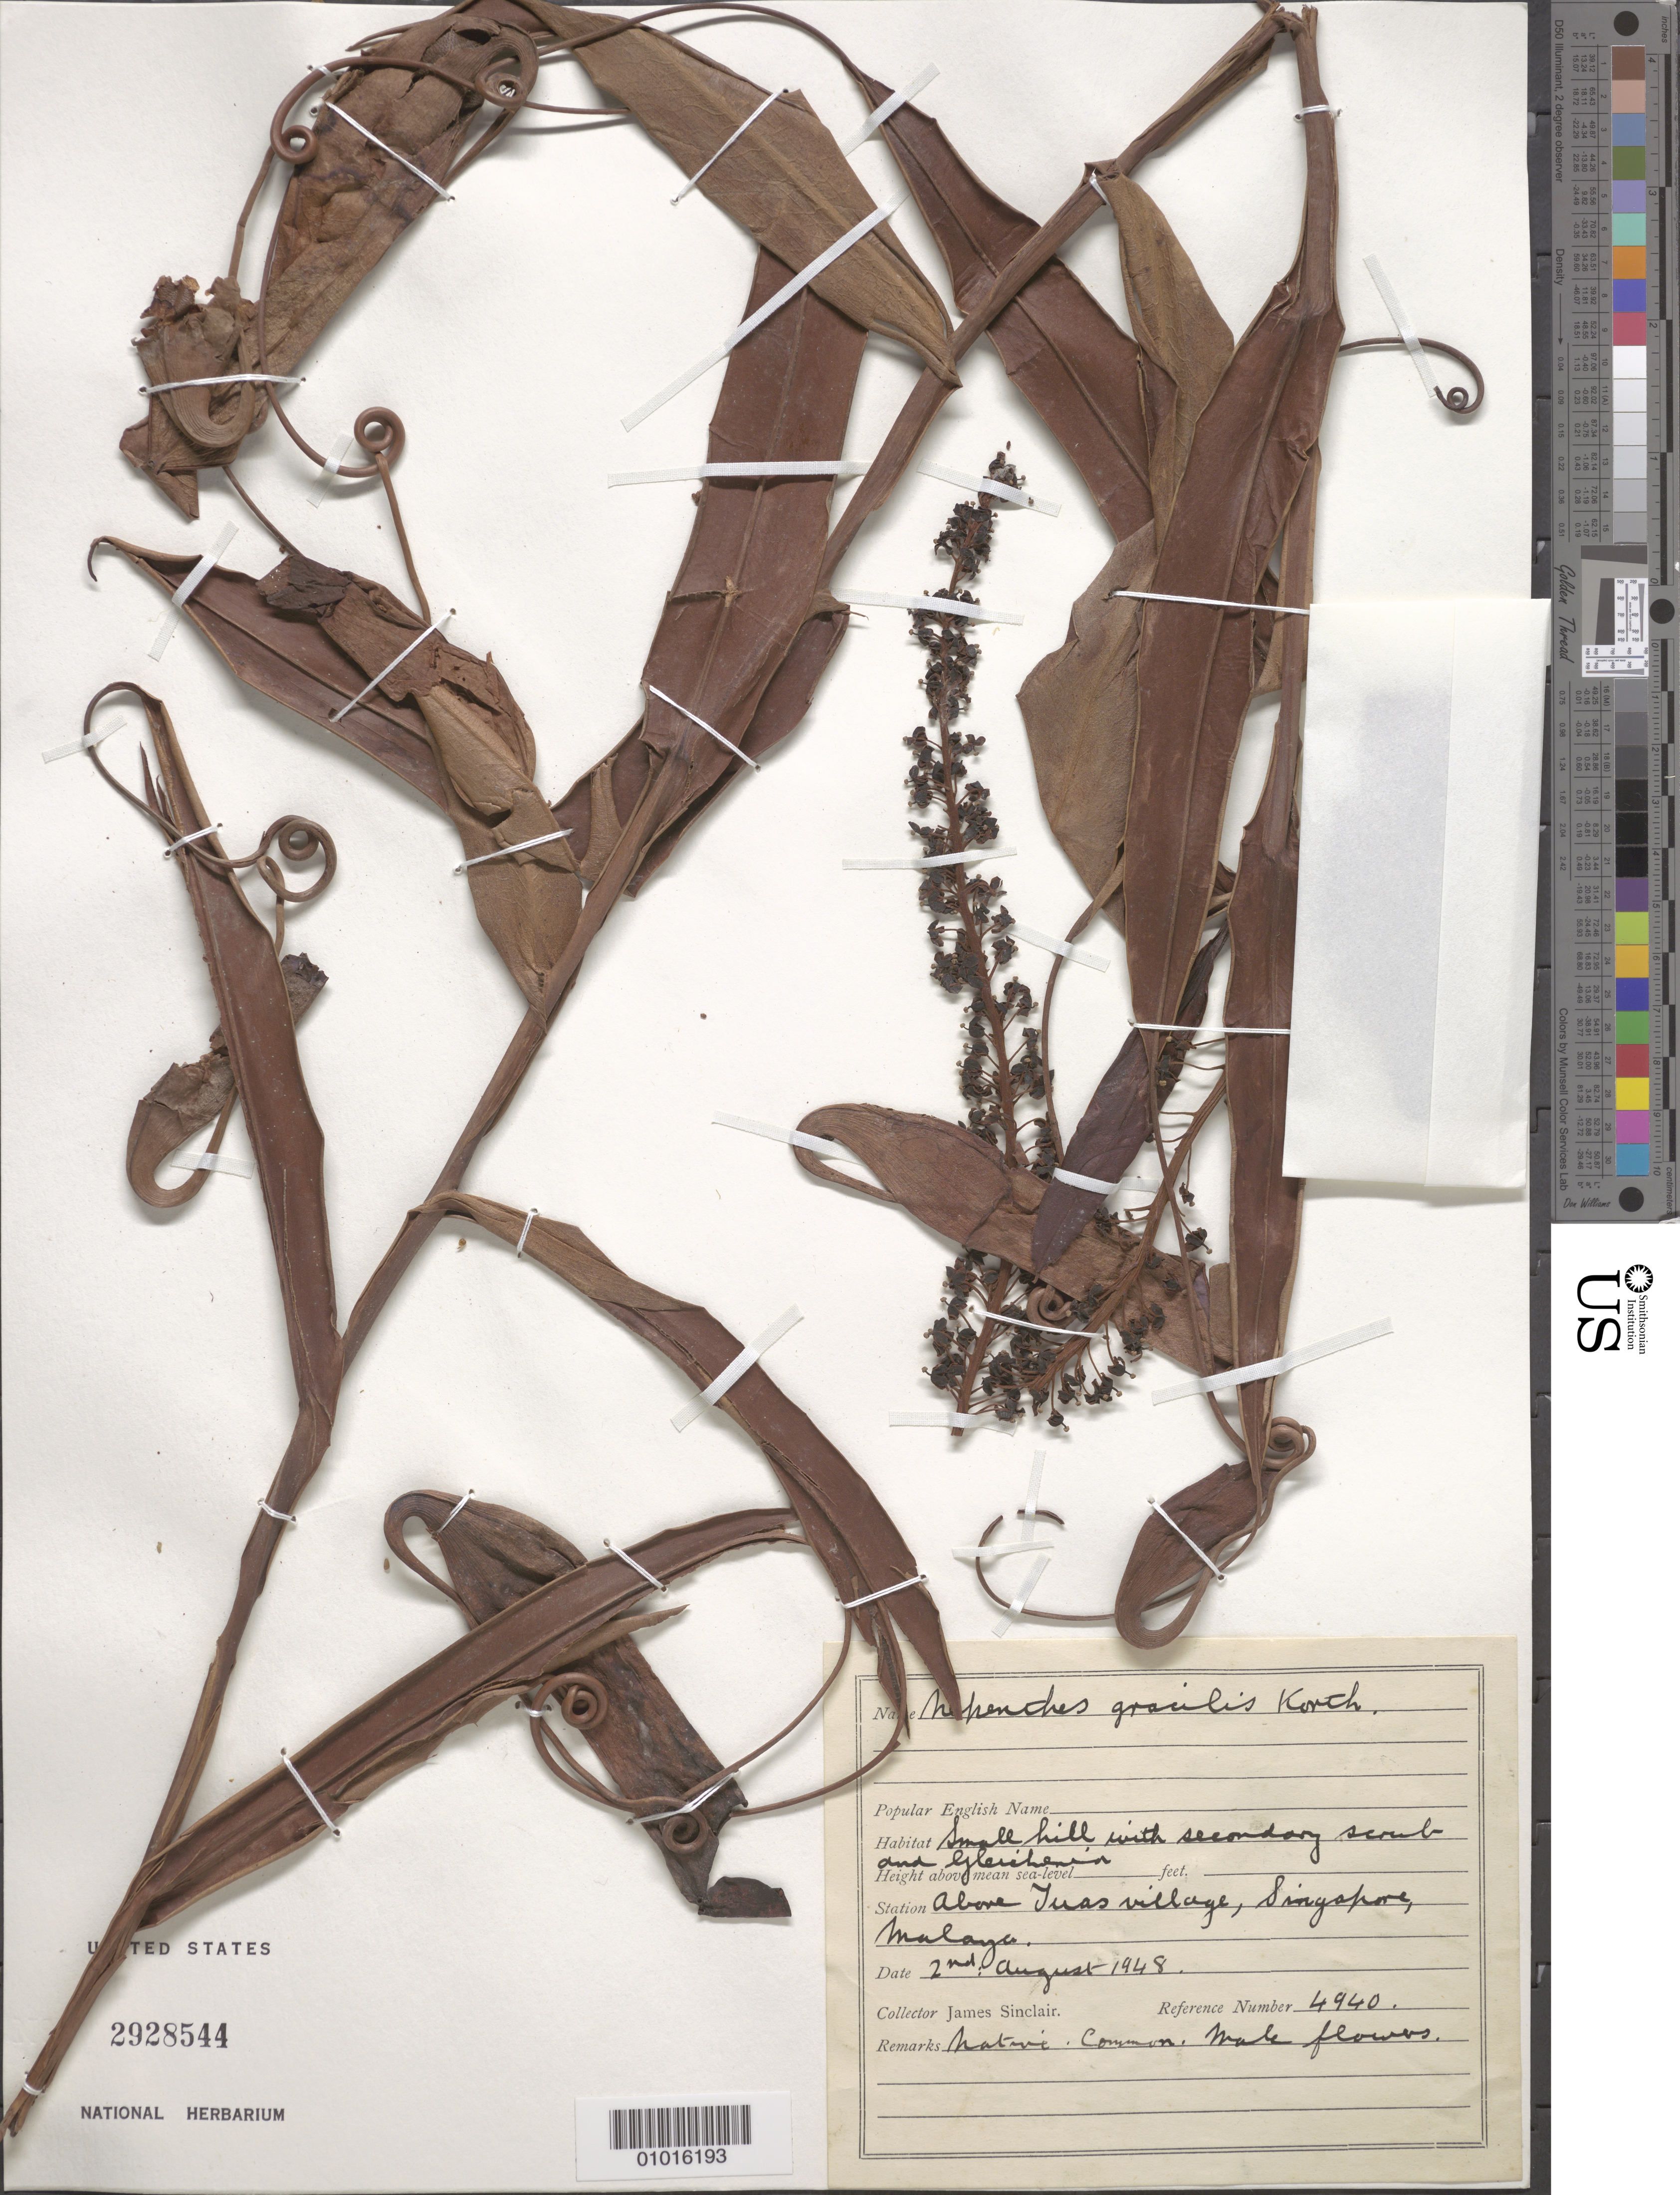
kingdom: Plantae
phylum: Tracheophyta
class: Magnoliopsida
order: Caryophyllales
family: Nepenthaceae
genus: Nepenthes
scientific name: Nepenthes gracilis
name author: Korth.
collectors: J. Sinclair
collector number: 4960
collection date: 1948-08-02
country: Singapore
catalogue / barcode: US 2928544